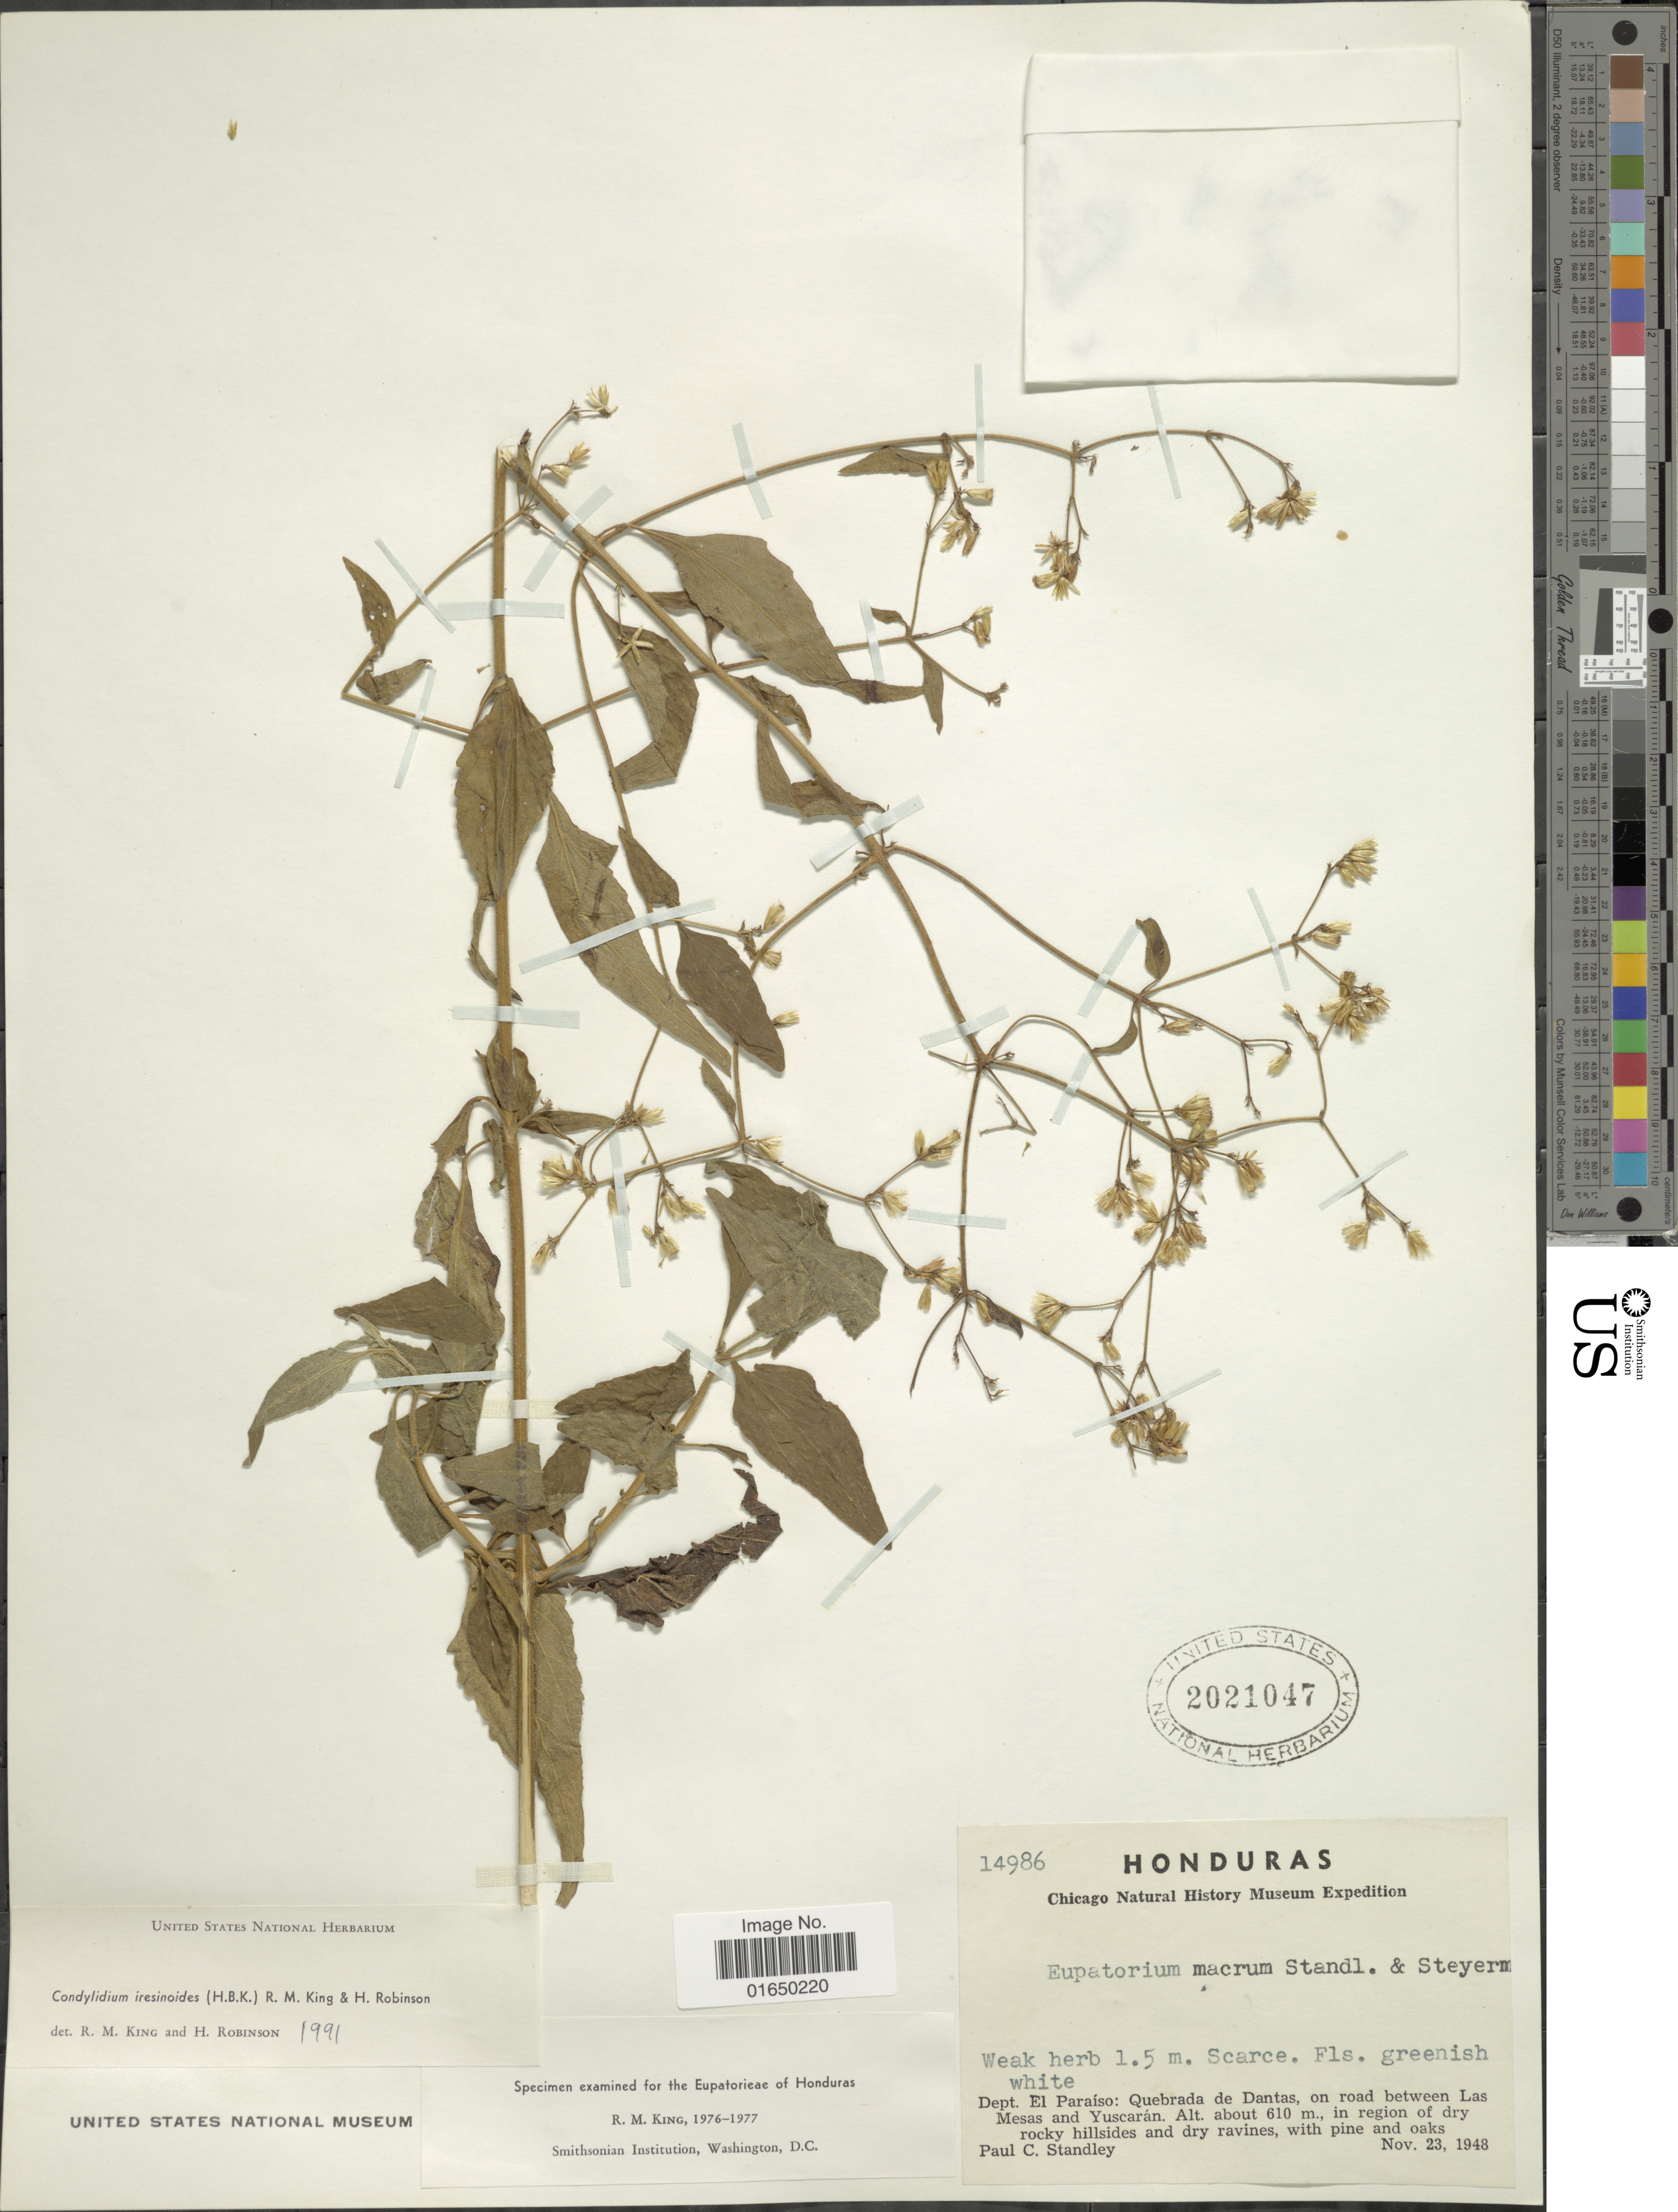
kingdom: Plantae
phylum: Tracheophyta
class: Magnoliopsida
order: Asterales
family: Asteraceae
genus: Condylidium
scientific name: Condylidium iresinoides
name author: (Kunth) R.M. King & H. Rob.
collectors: P. C. Standley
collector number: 14986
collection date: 1948-11-23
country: Honduras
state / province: El Paraíso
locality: Dept. El Paraíso: Quebrada de Dantas, on road between Las Mesas and Yuscará. in region of dry rocky hillside and dry ravines, with pine and oaks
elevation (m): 610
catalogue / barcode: US 2021047